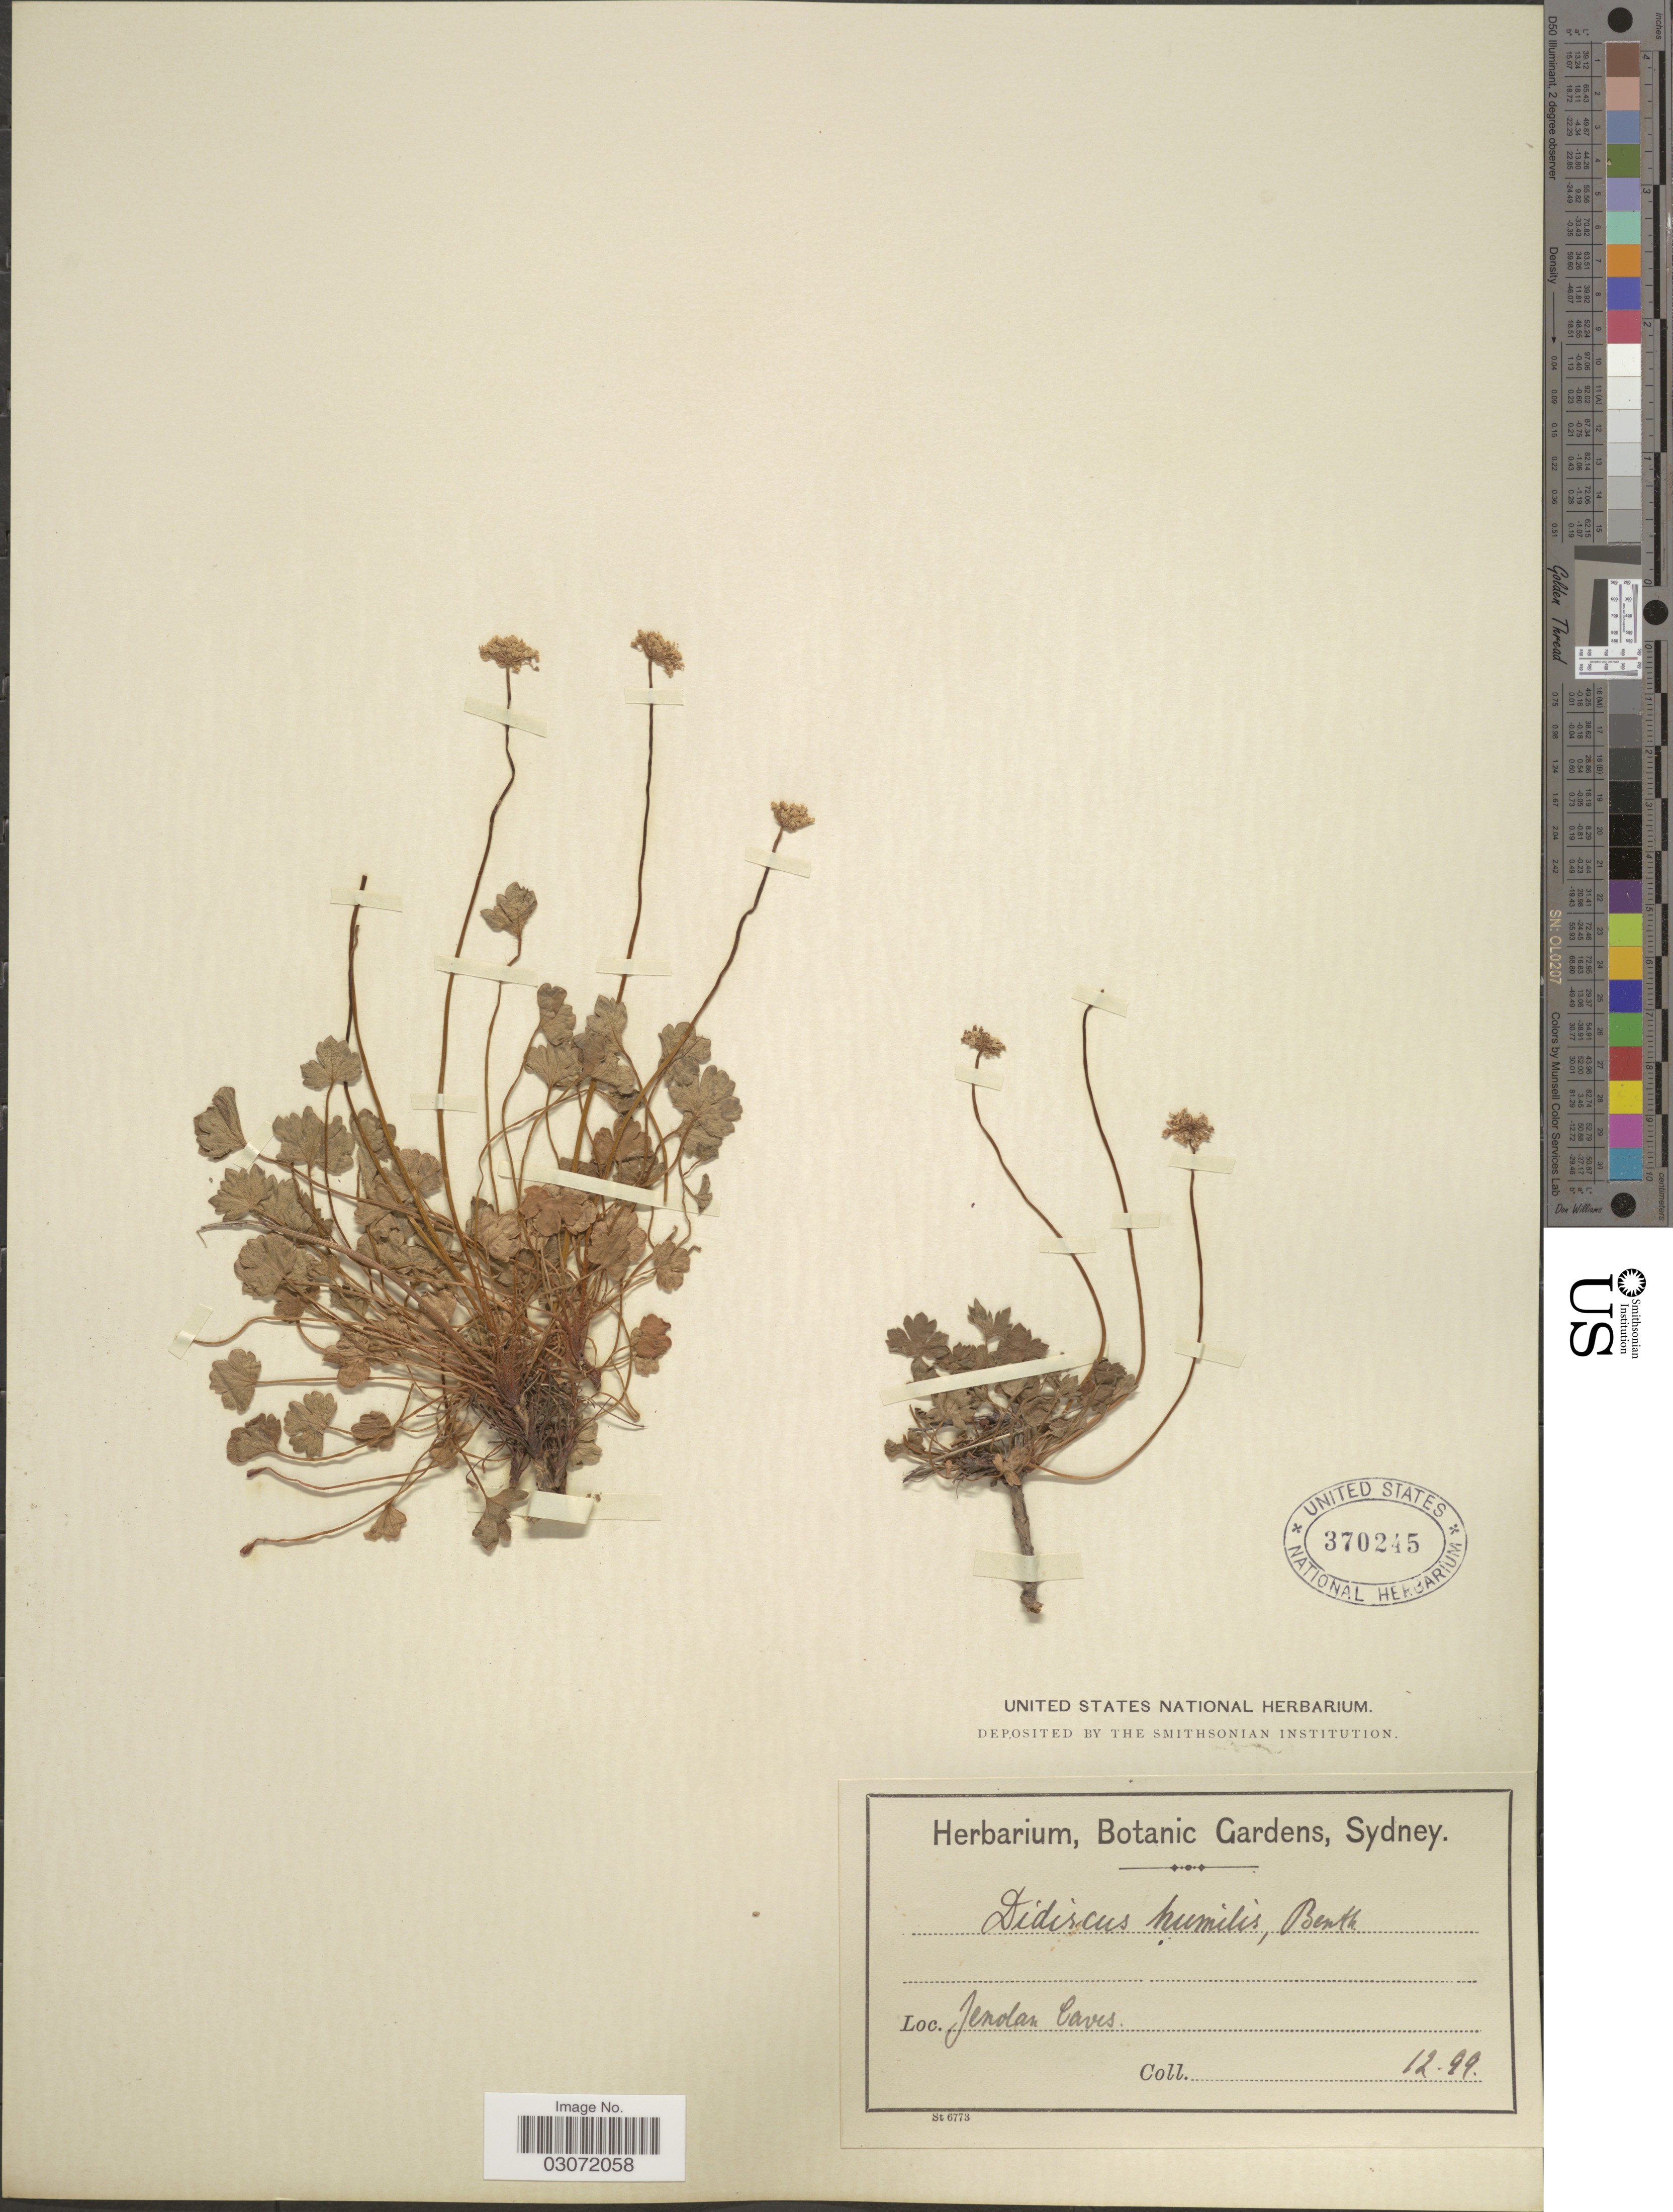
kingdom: Plantae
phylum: Tracheophyta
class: Magnoliopsida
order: Apiales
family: Araliaceae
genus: Didiscus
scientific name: Didiscus humilis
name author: Hook. f.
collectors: ex herb. Botanic Gardens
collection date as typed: Transcribed d/m/y: /12/99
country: Australia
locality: Jenolan Caves.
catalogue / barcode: US 370245